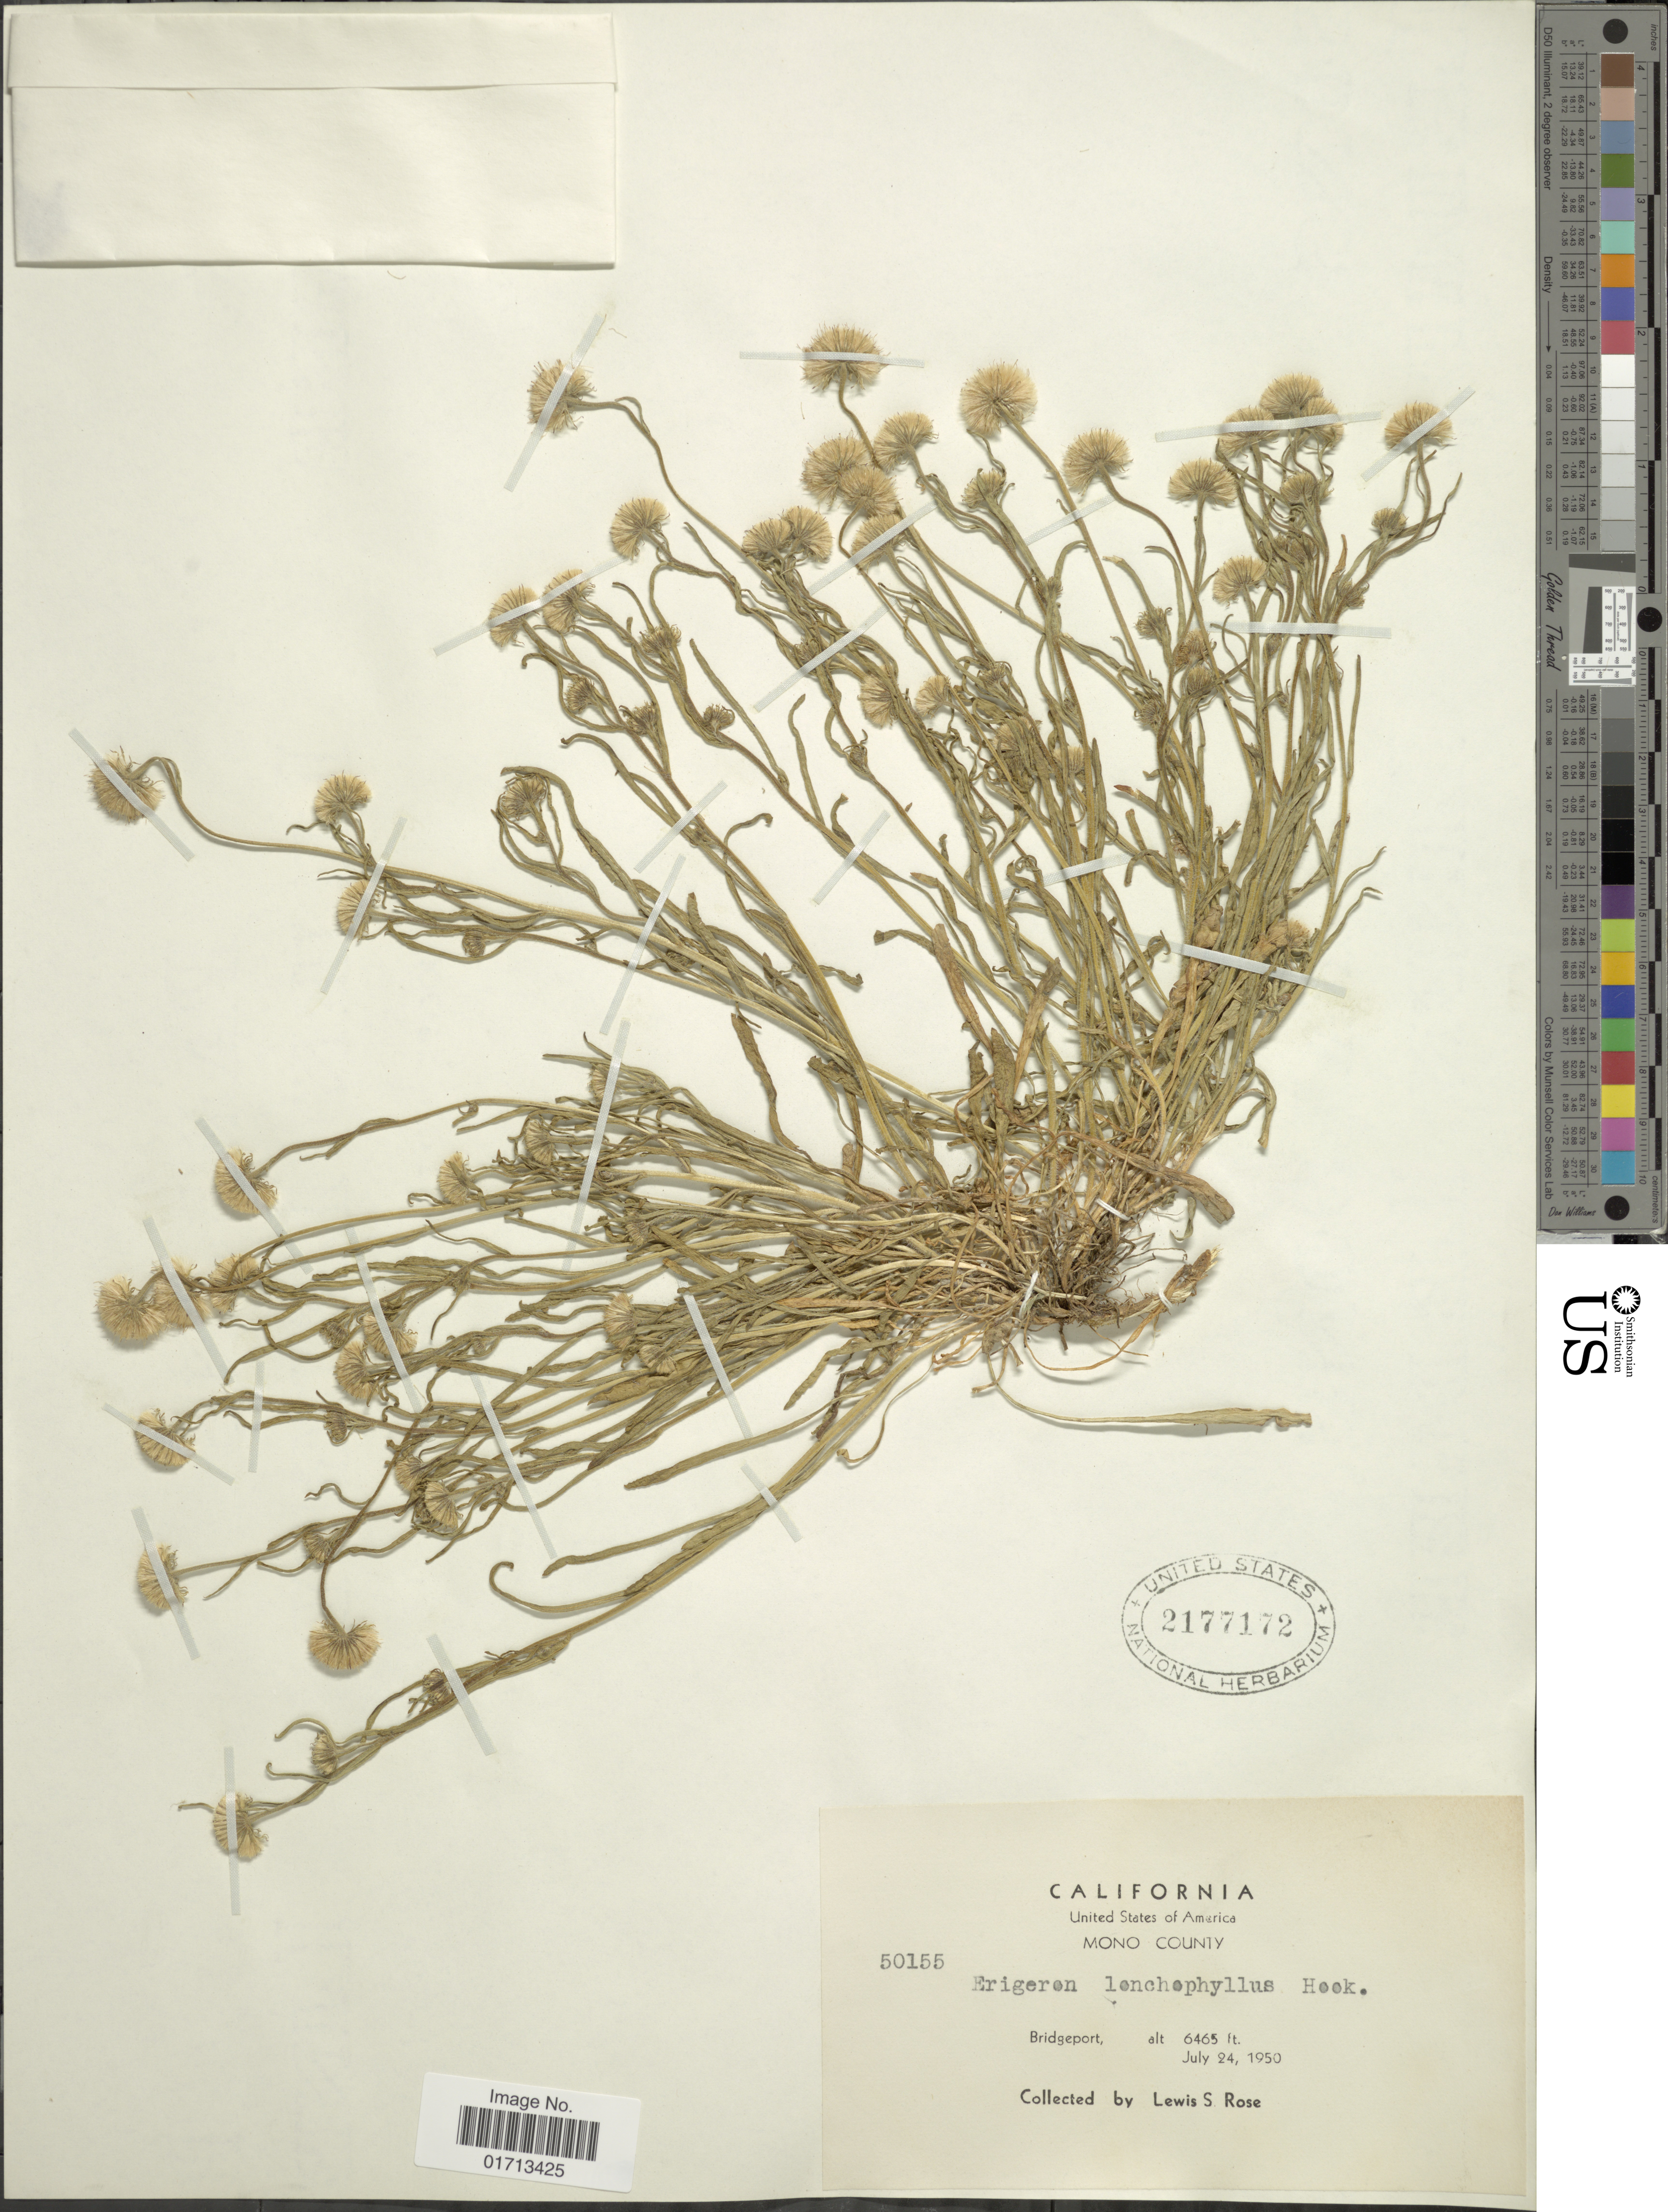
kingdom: Plantae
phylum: Tracheophyta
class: Magnoliopsida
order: Asterales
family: Asteraceae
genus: Erigeron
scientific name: Erigeron lonchophyllus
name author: Hook.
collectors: L. S. Rose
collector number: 50155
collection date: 1950-07-24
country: United States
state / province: California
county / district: Mono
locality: Mono County. Bridgeport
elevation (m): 1971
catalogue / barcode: US 2177172